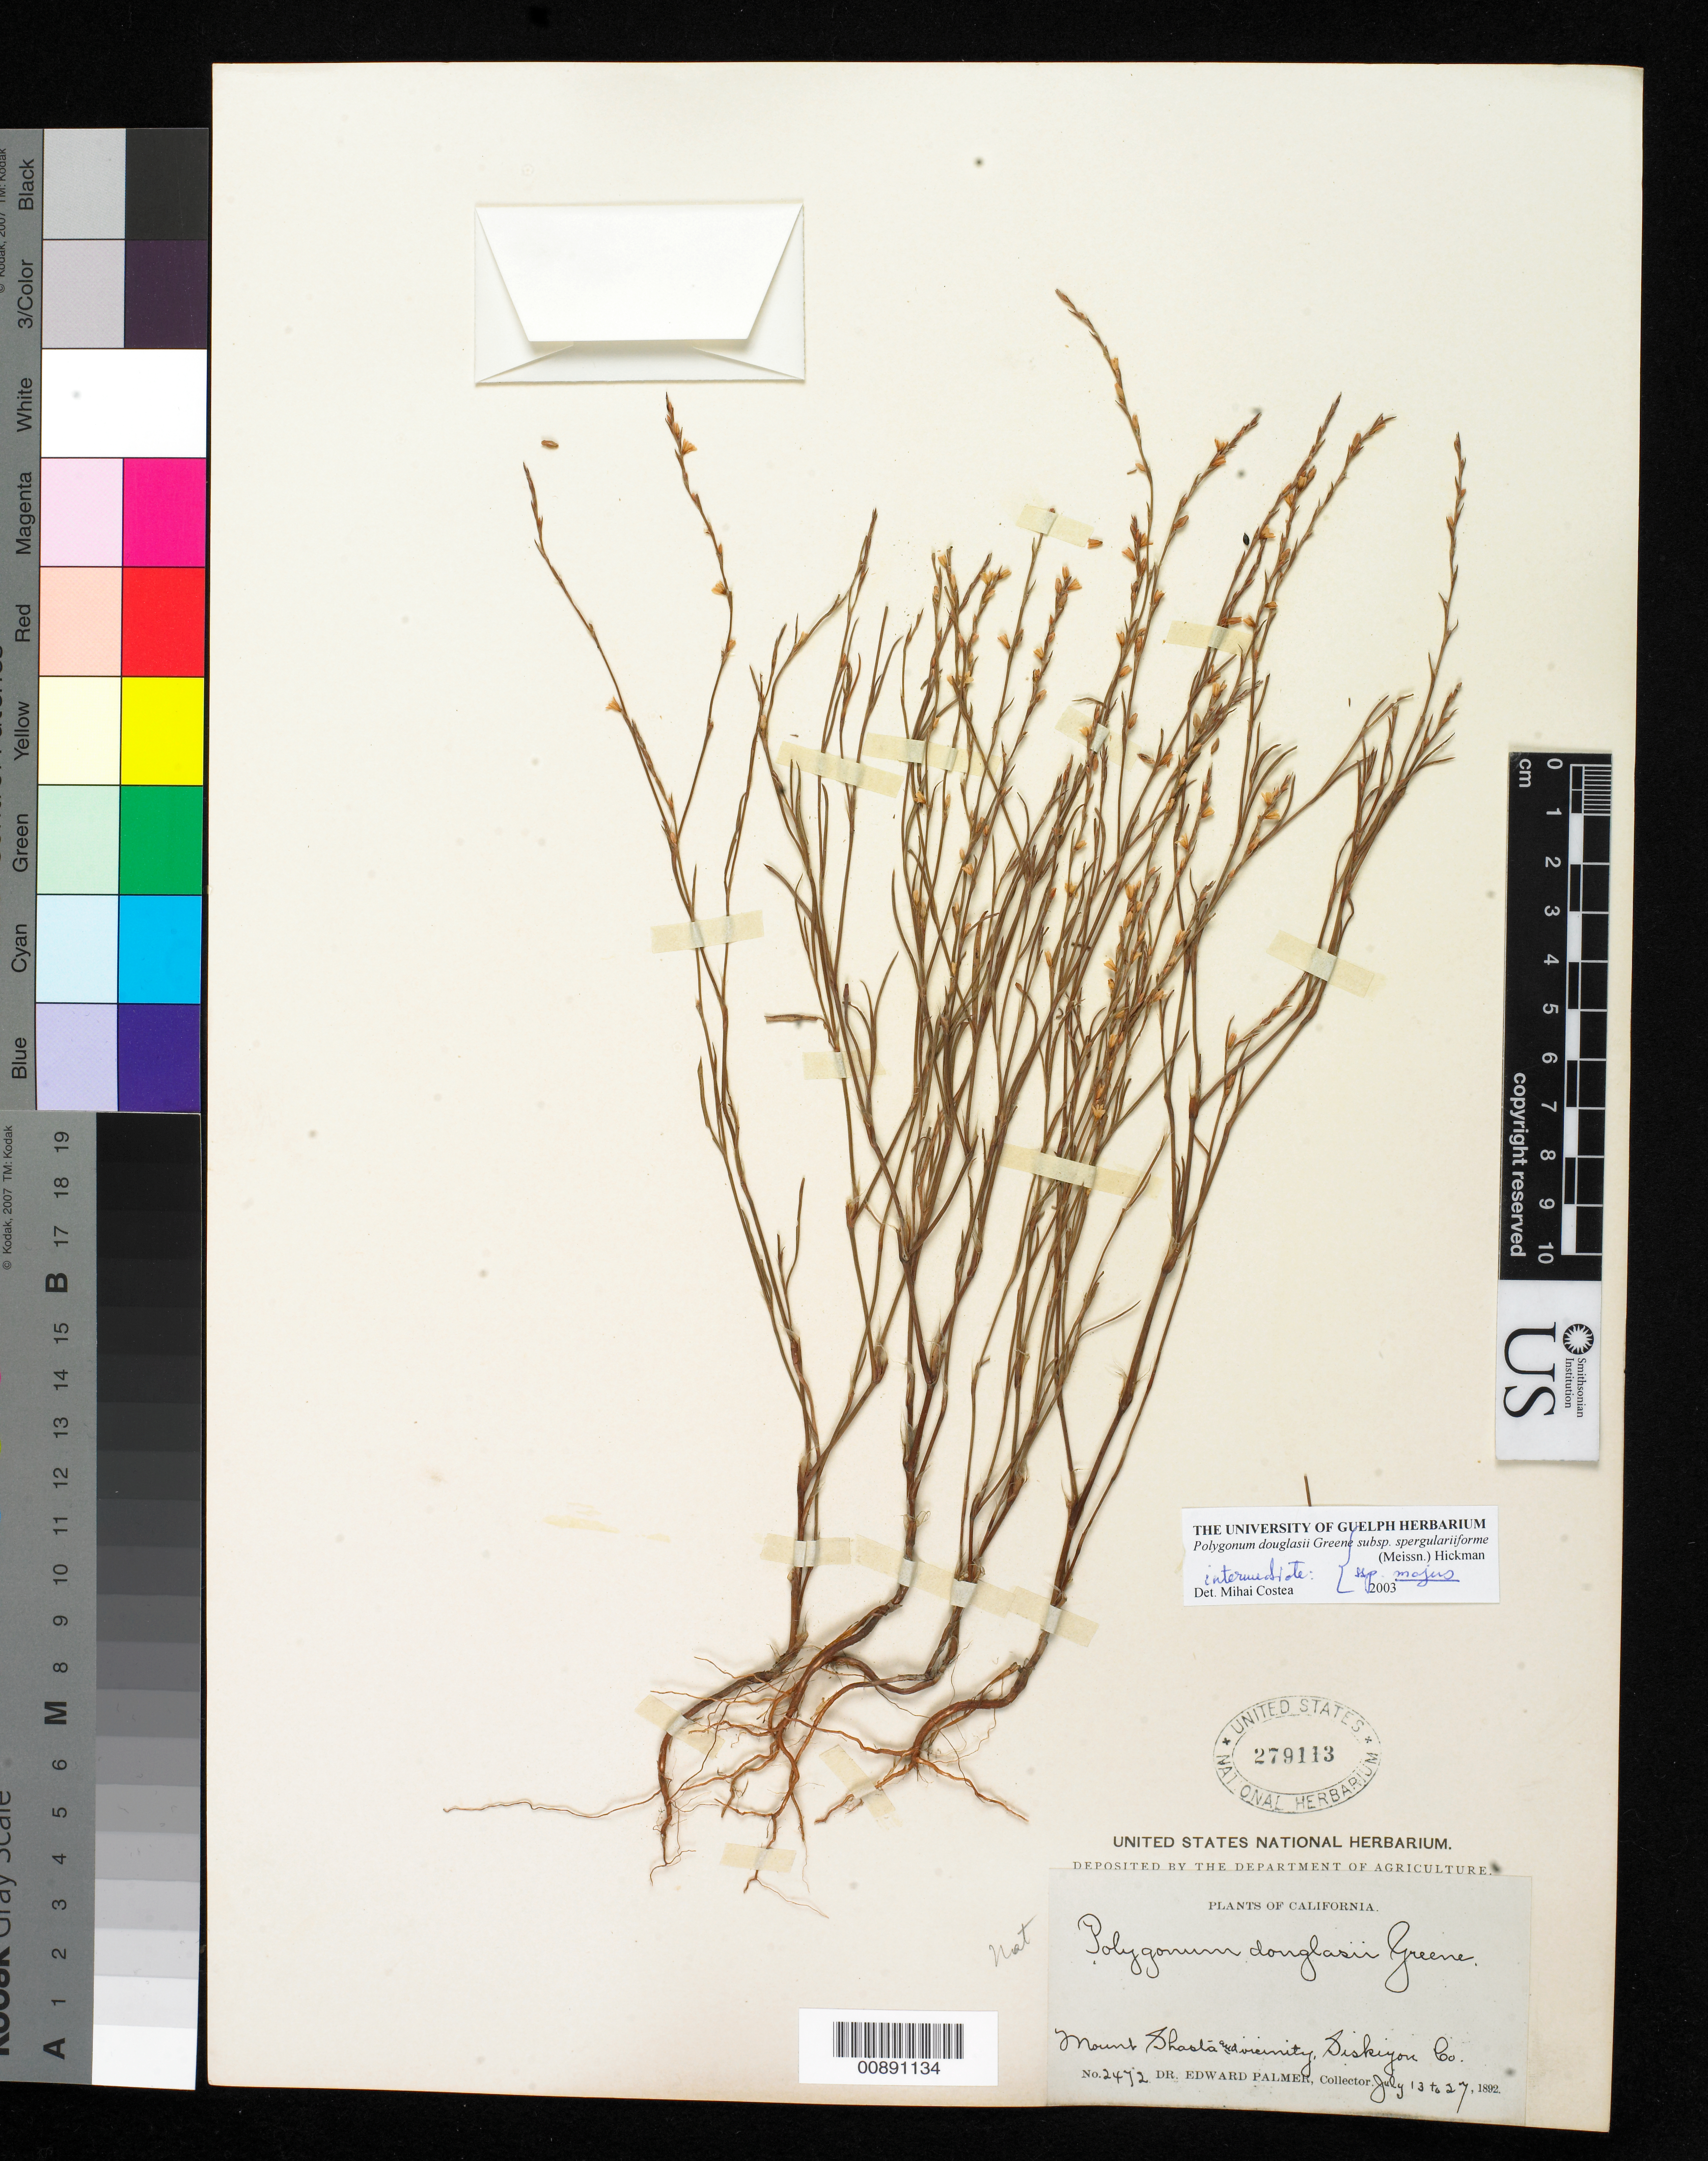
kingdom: Plantae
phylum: Tracheophyta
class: Magnoliopsida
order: Caryophyllales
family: Polygonaceae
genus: Polygonum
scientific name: Polygonum douglasii subsp. × spergulariiforme -majus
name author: Greene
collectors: E. Palmer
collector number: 2472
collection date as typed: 13 Jul 1892 to 27 Jul 1892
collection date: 1892-07-13/1892-07-27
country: United States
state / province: California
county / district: Siskiyou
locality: Mount Shasta and vicinity, Siskiyou County, California.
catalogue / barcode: US 279113